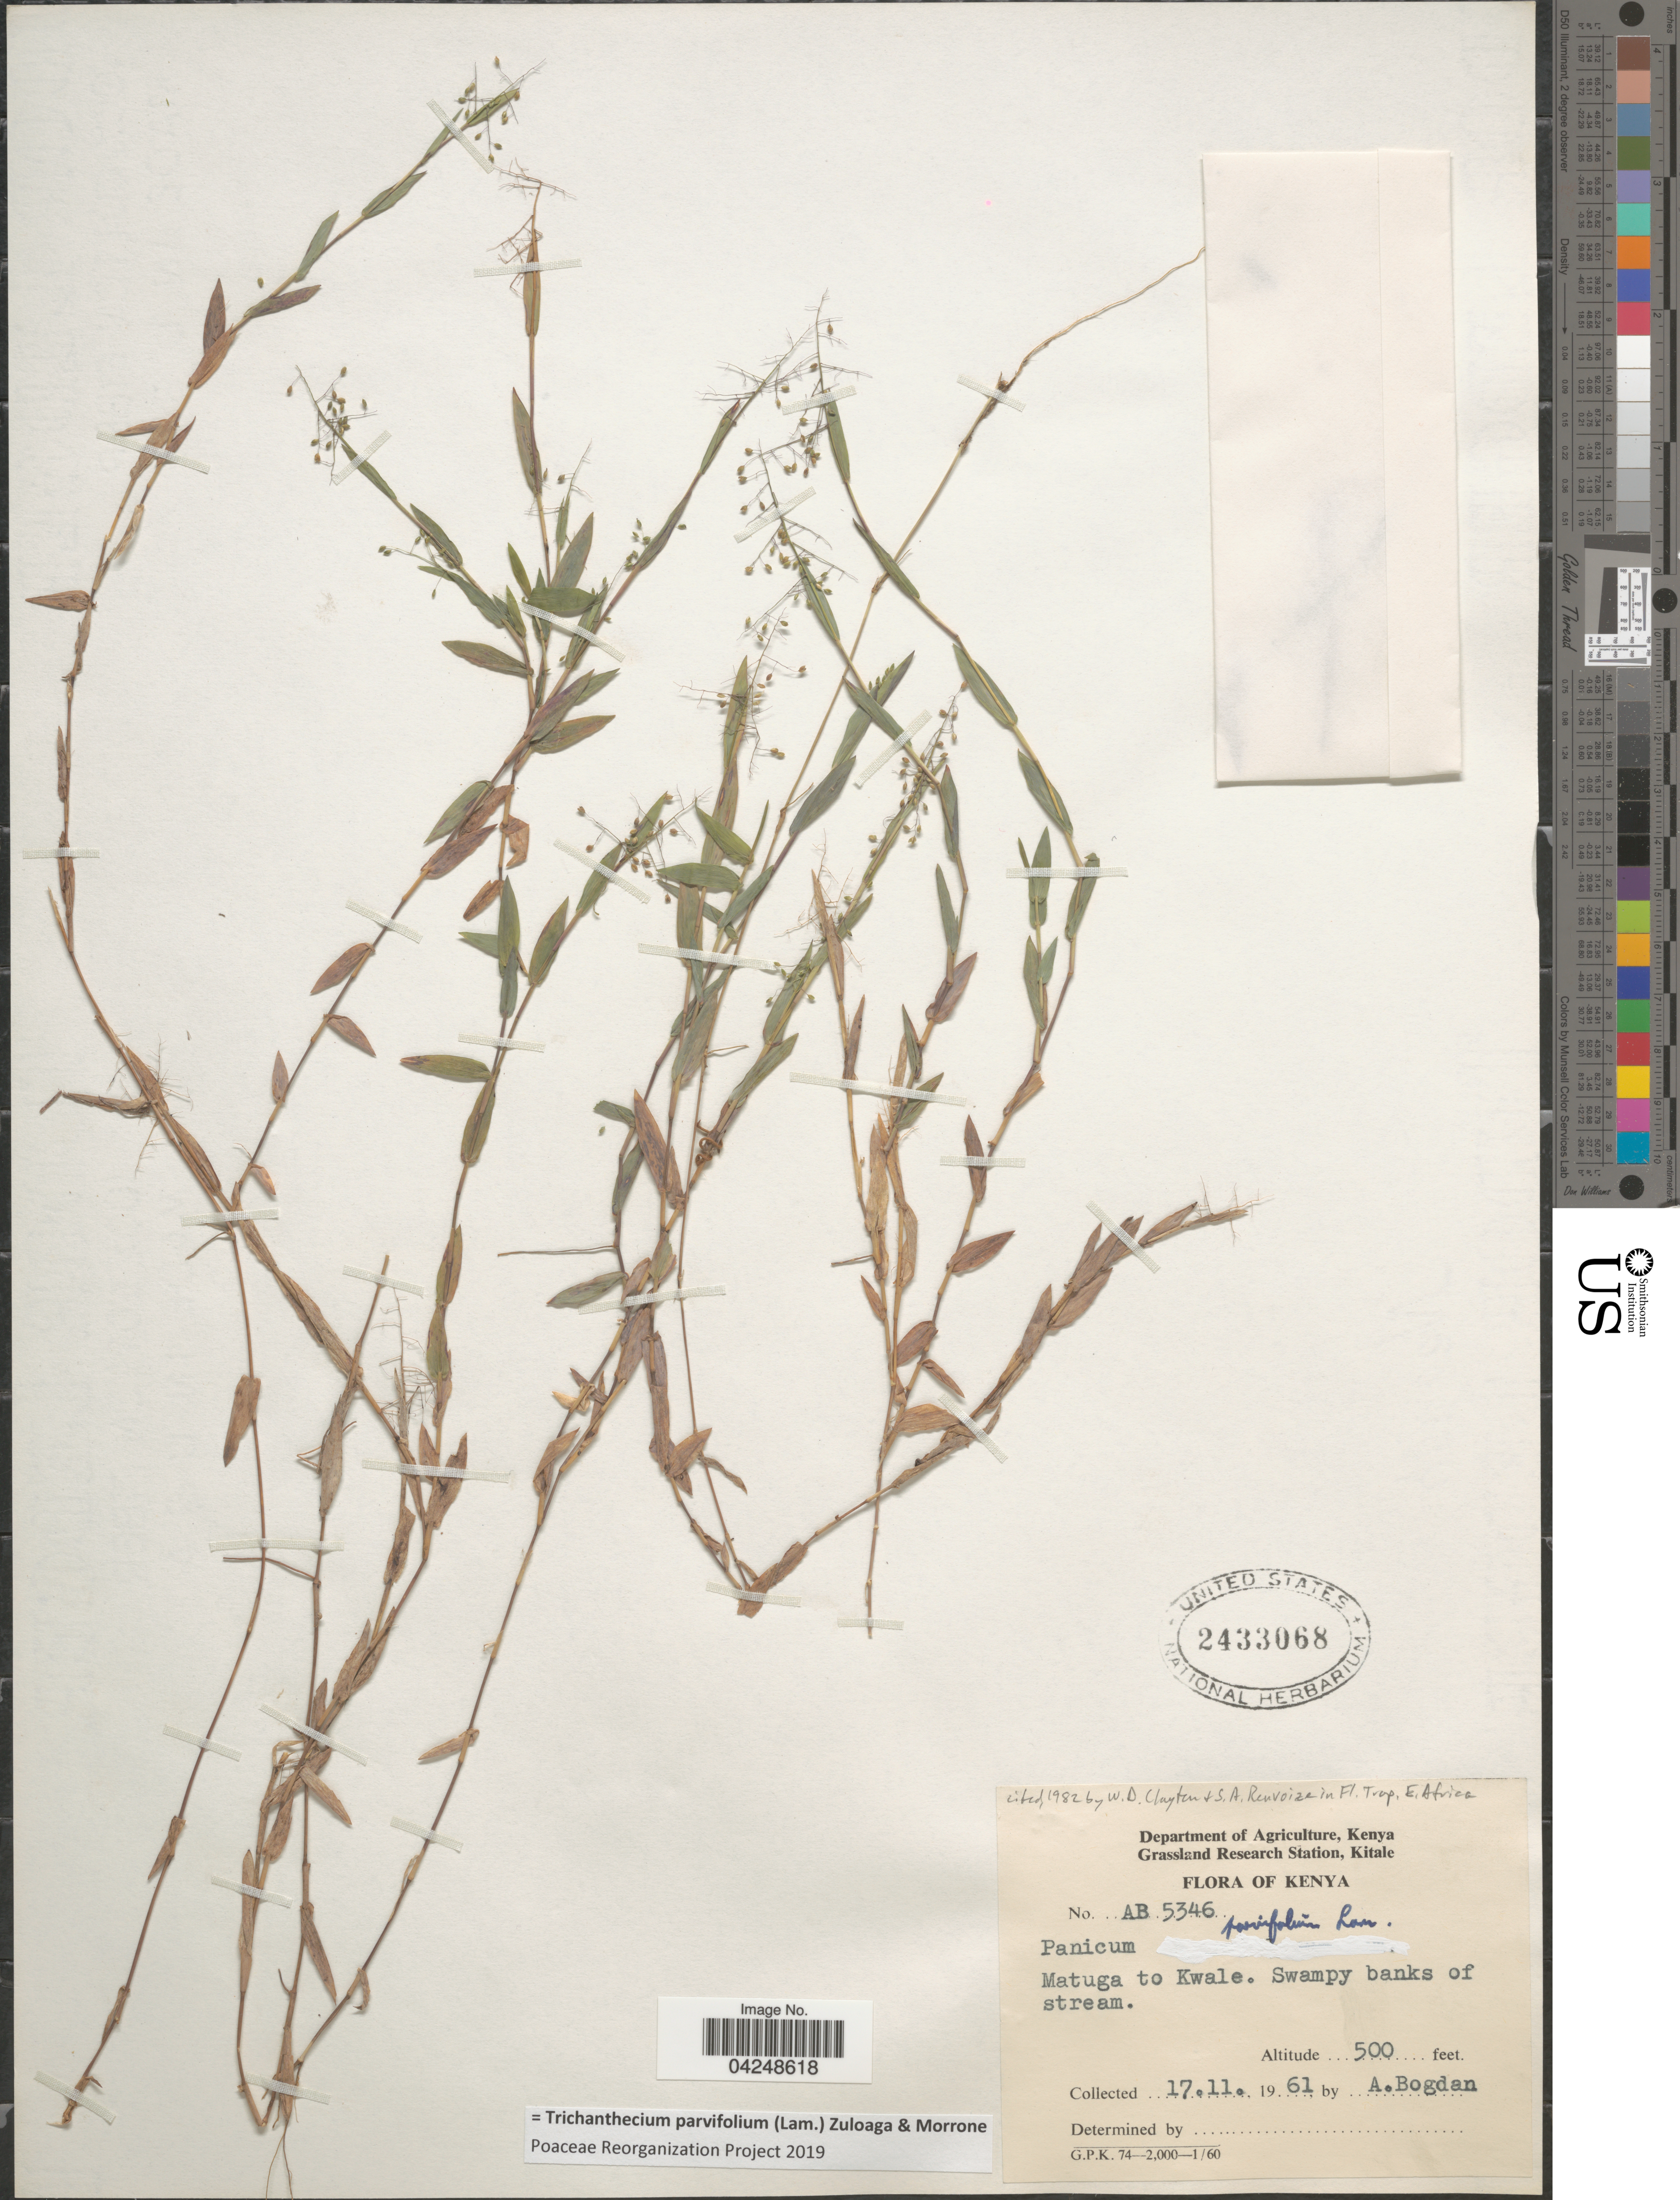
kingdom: Plantae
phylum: Tracheophyta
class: Liliopsida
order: Poales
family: Poaceae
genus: Trichanthecium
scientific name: Trichanthecium parvifolium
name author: (Lam.) Zuloaga & Morrone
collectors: A. Bogdan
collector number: AB5346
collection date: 1961-11-17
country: Kenya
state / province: Kwale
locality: Matuga to Kwale.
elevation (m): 152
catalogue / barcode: US 2433068